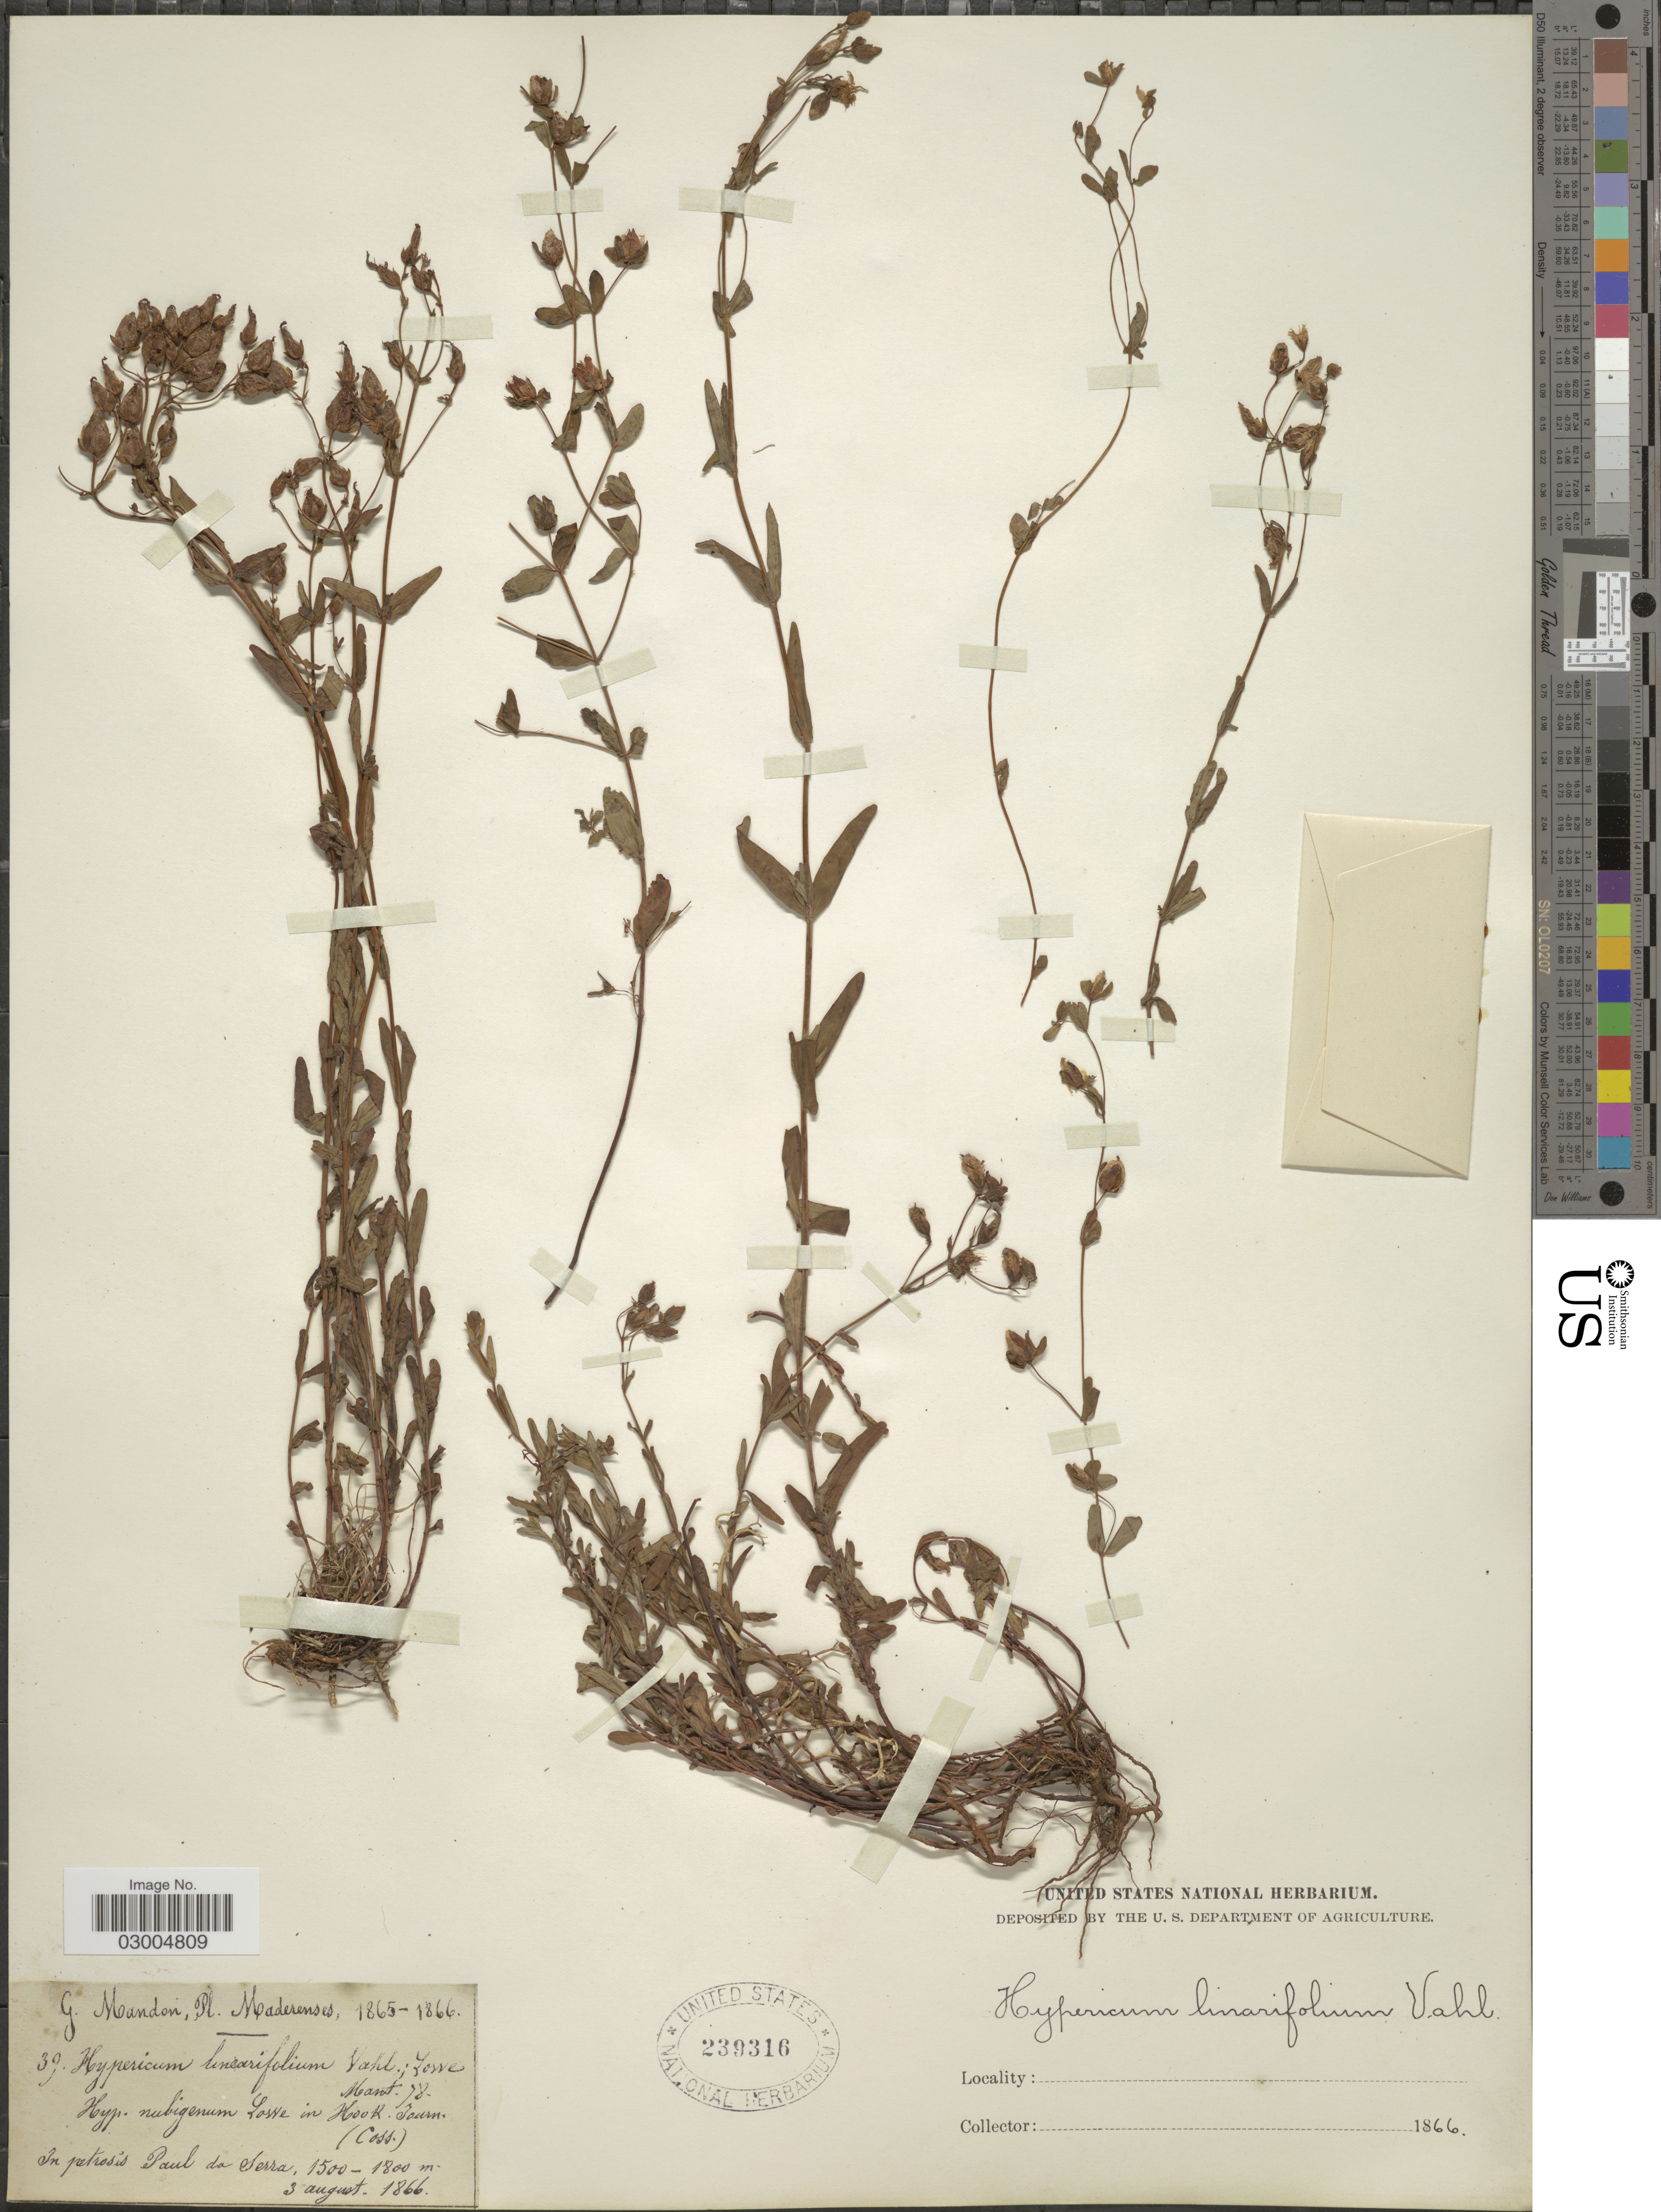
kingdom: Plantae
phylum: Tracheophyta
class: Magnoliopsida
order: Malpighiales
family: Hypericaceae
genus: Hypericum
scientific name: Hypericum linearifolium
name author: Willd.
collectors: G. Mandon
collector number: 39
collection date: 1866-08-03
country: Portugal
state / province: Madeira (Aut. Reg.)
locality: Maderenses. In petrosis Paul da Serra.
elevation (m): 1500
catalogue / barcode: US 239316